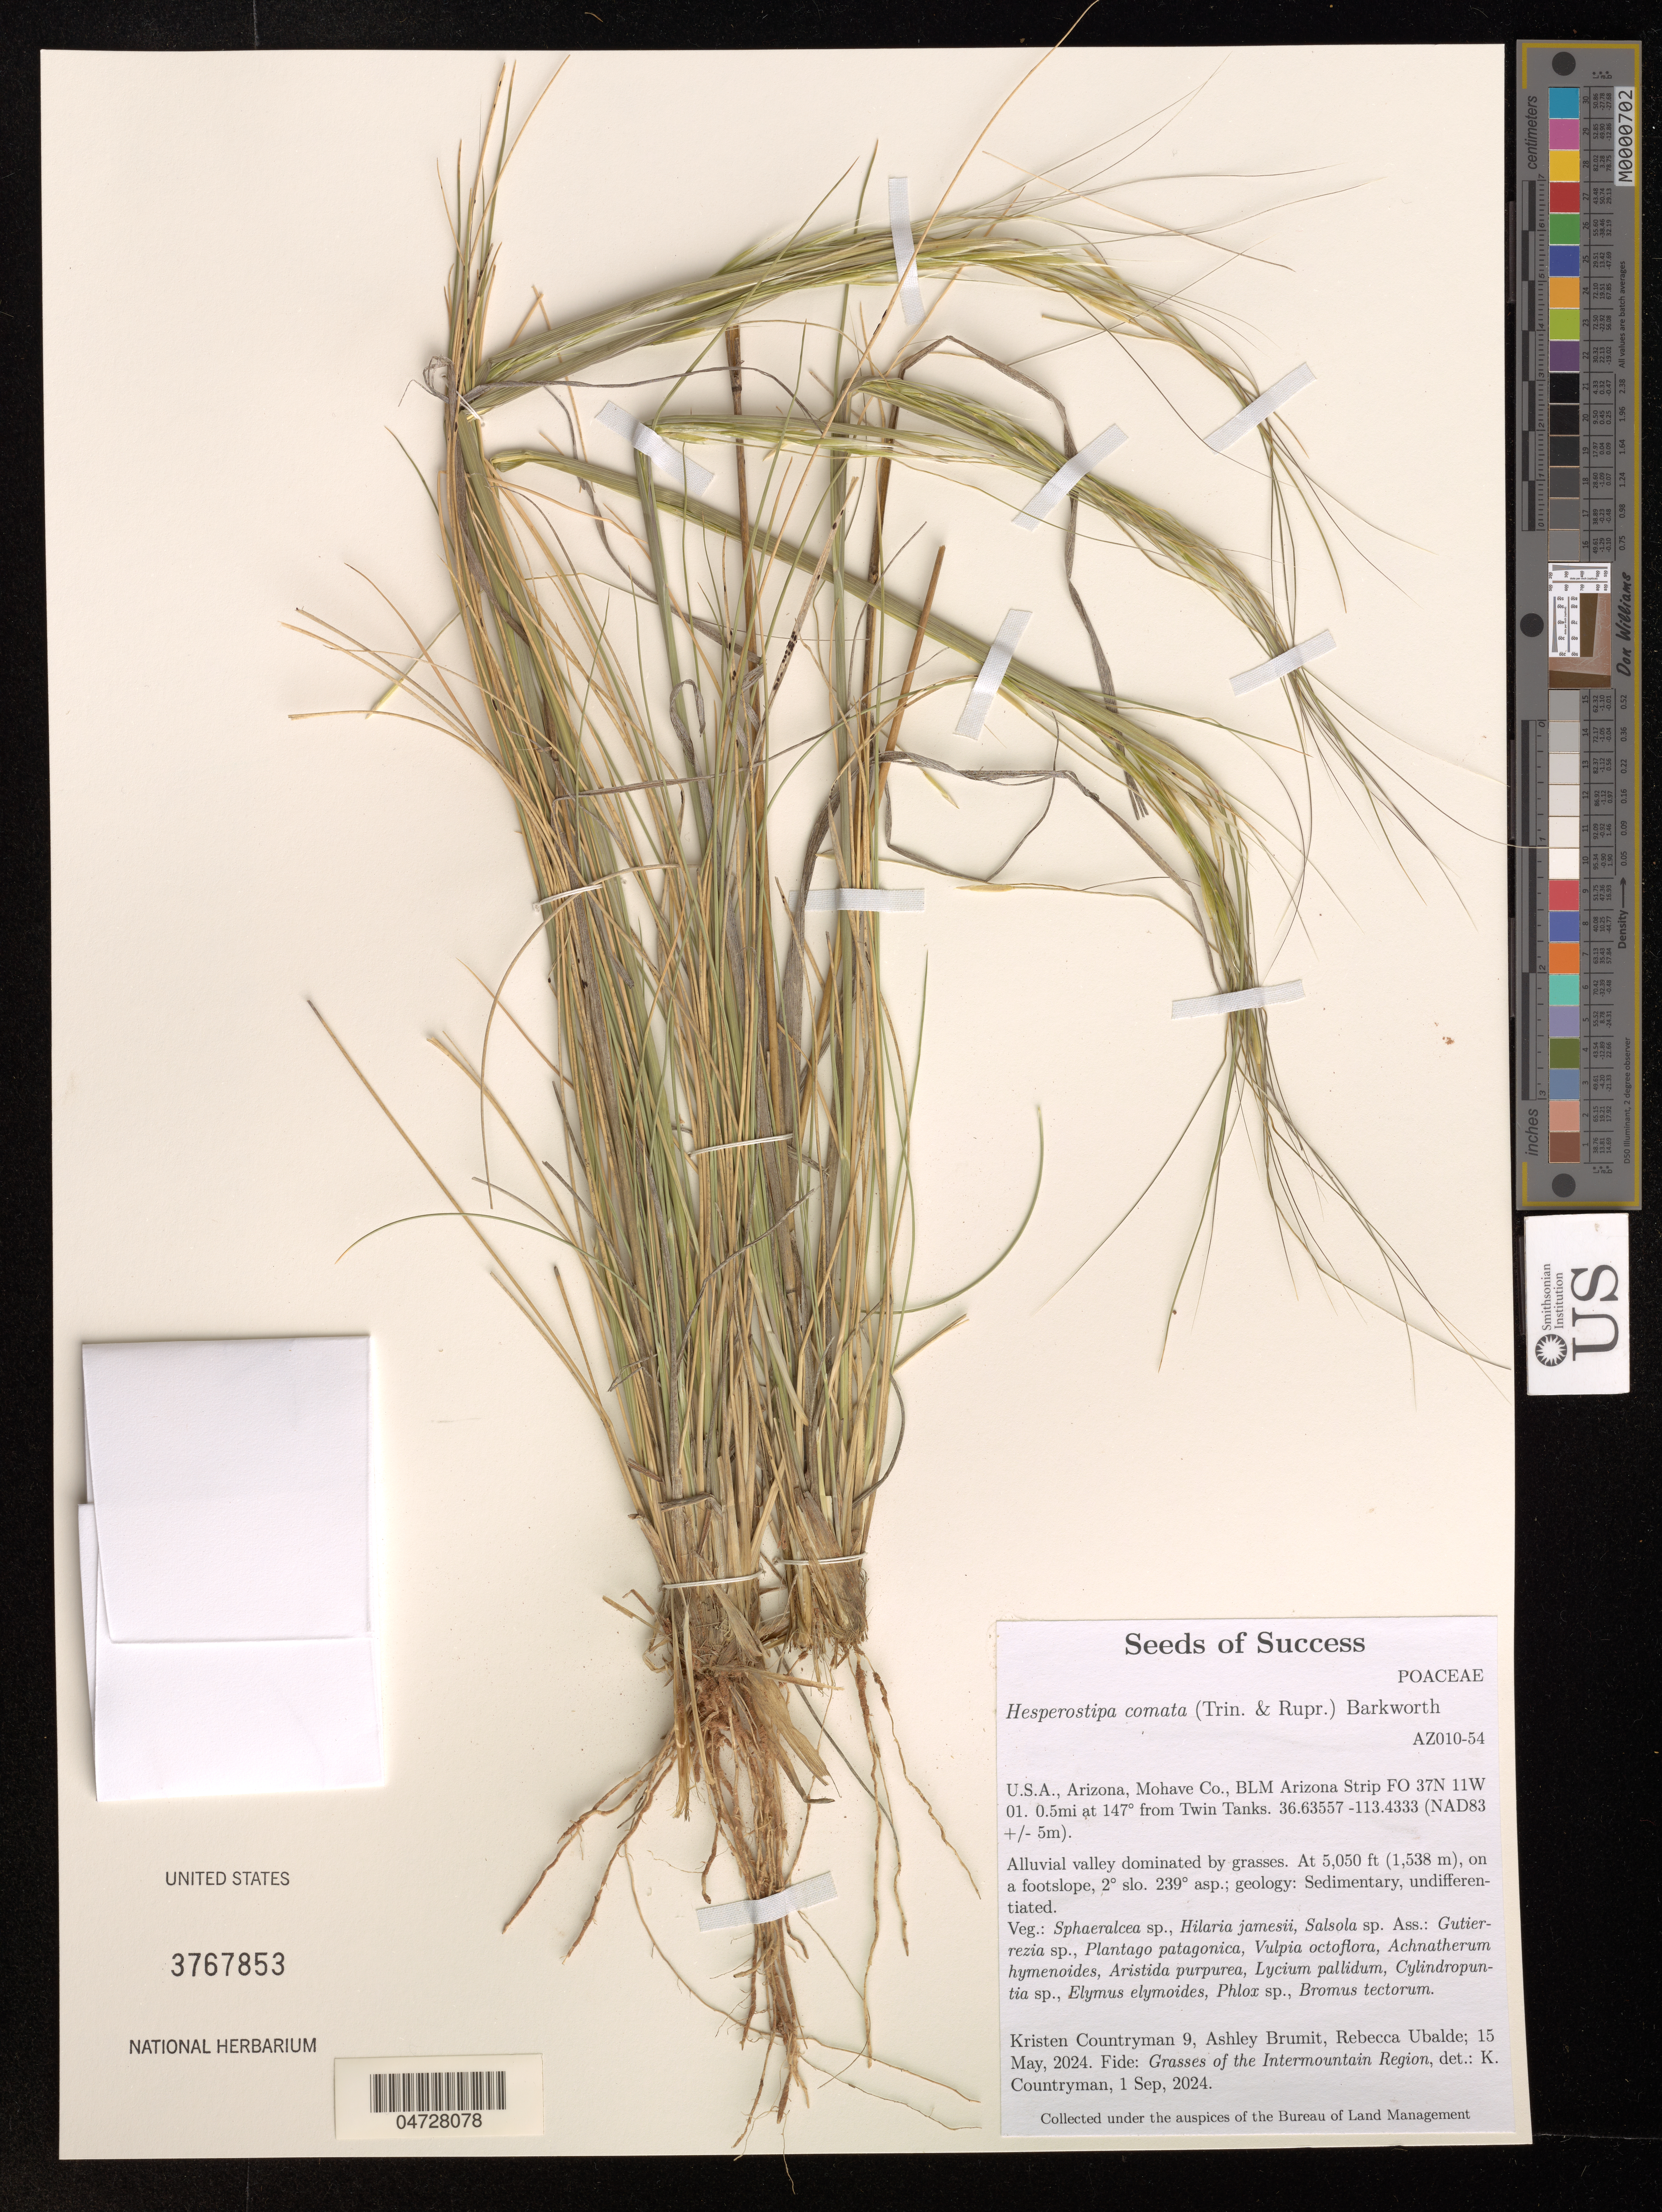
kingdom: Plantae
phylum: Tracheophyta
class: Liliopsida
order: Poales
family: Poaceae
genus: Hesperostipa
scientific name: Hesperostipa comata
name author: (Trin. & Rupr.) Barkworth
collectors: K. Countryman, A. Brumit & R. Ubalde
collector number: AZ010-54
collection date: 2024-05-15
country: United States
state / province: Arizona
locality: Mohave Co., BLM Arizona Strip.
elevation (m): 1539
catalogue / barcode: US 3767853